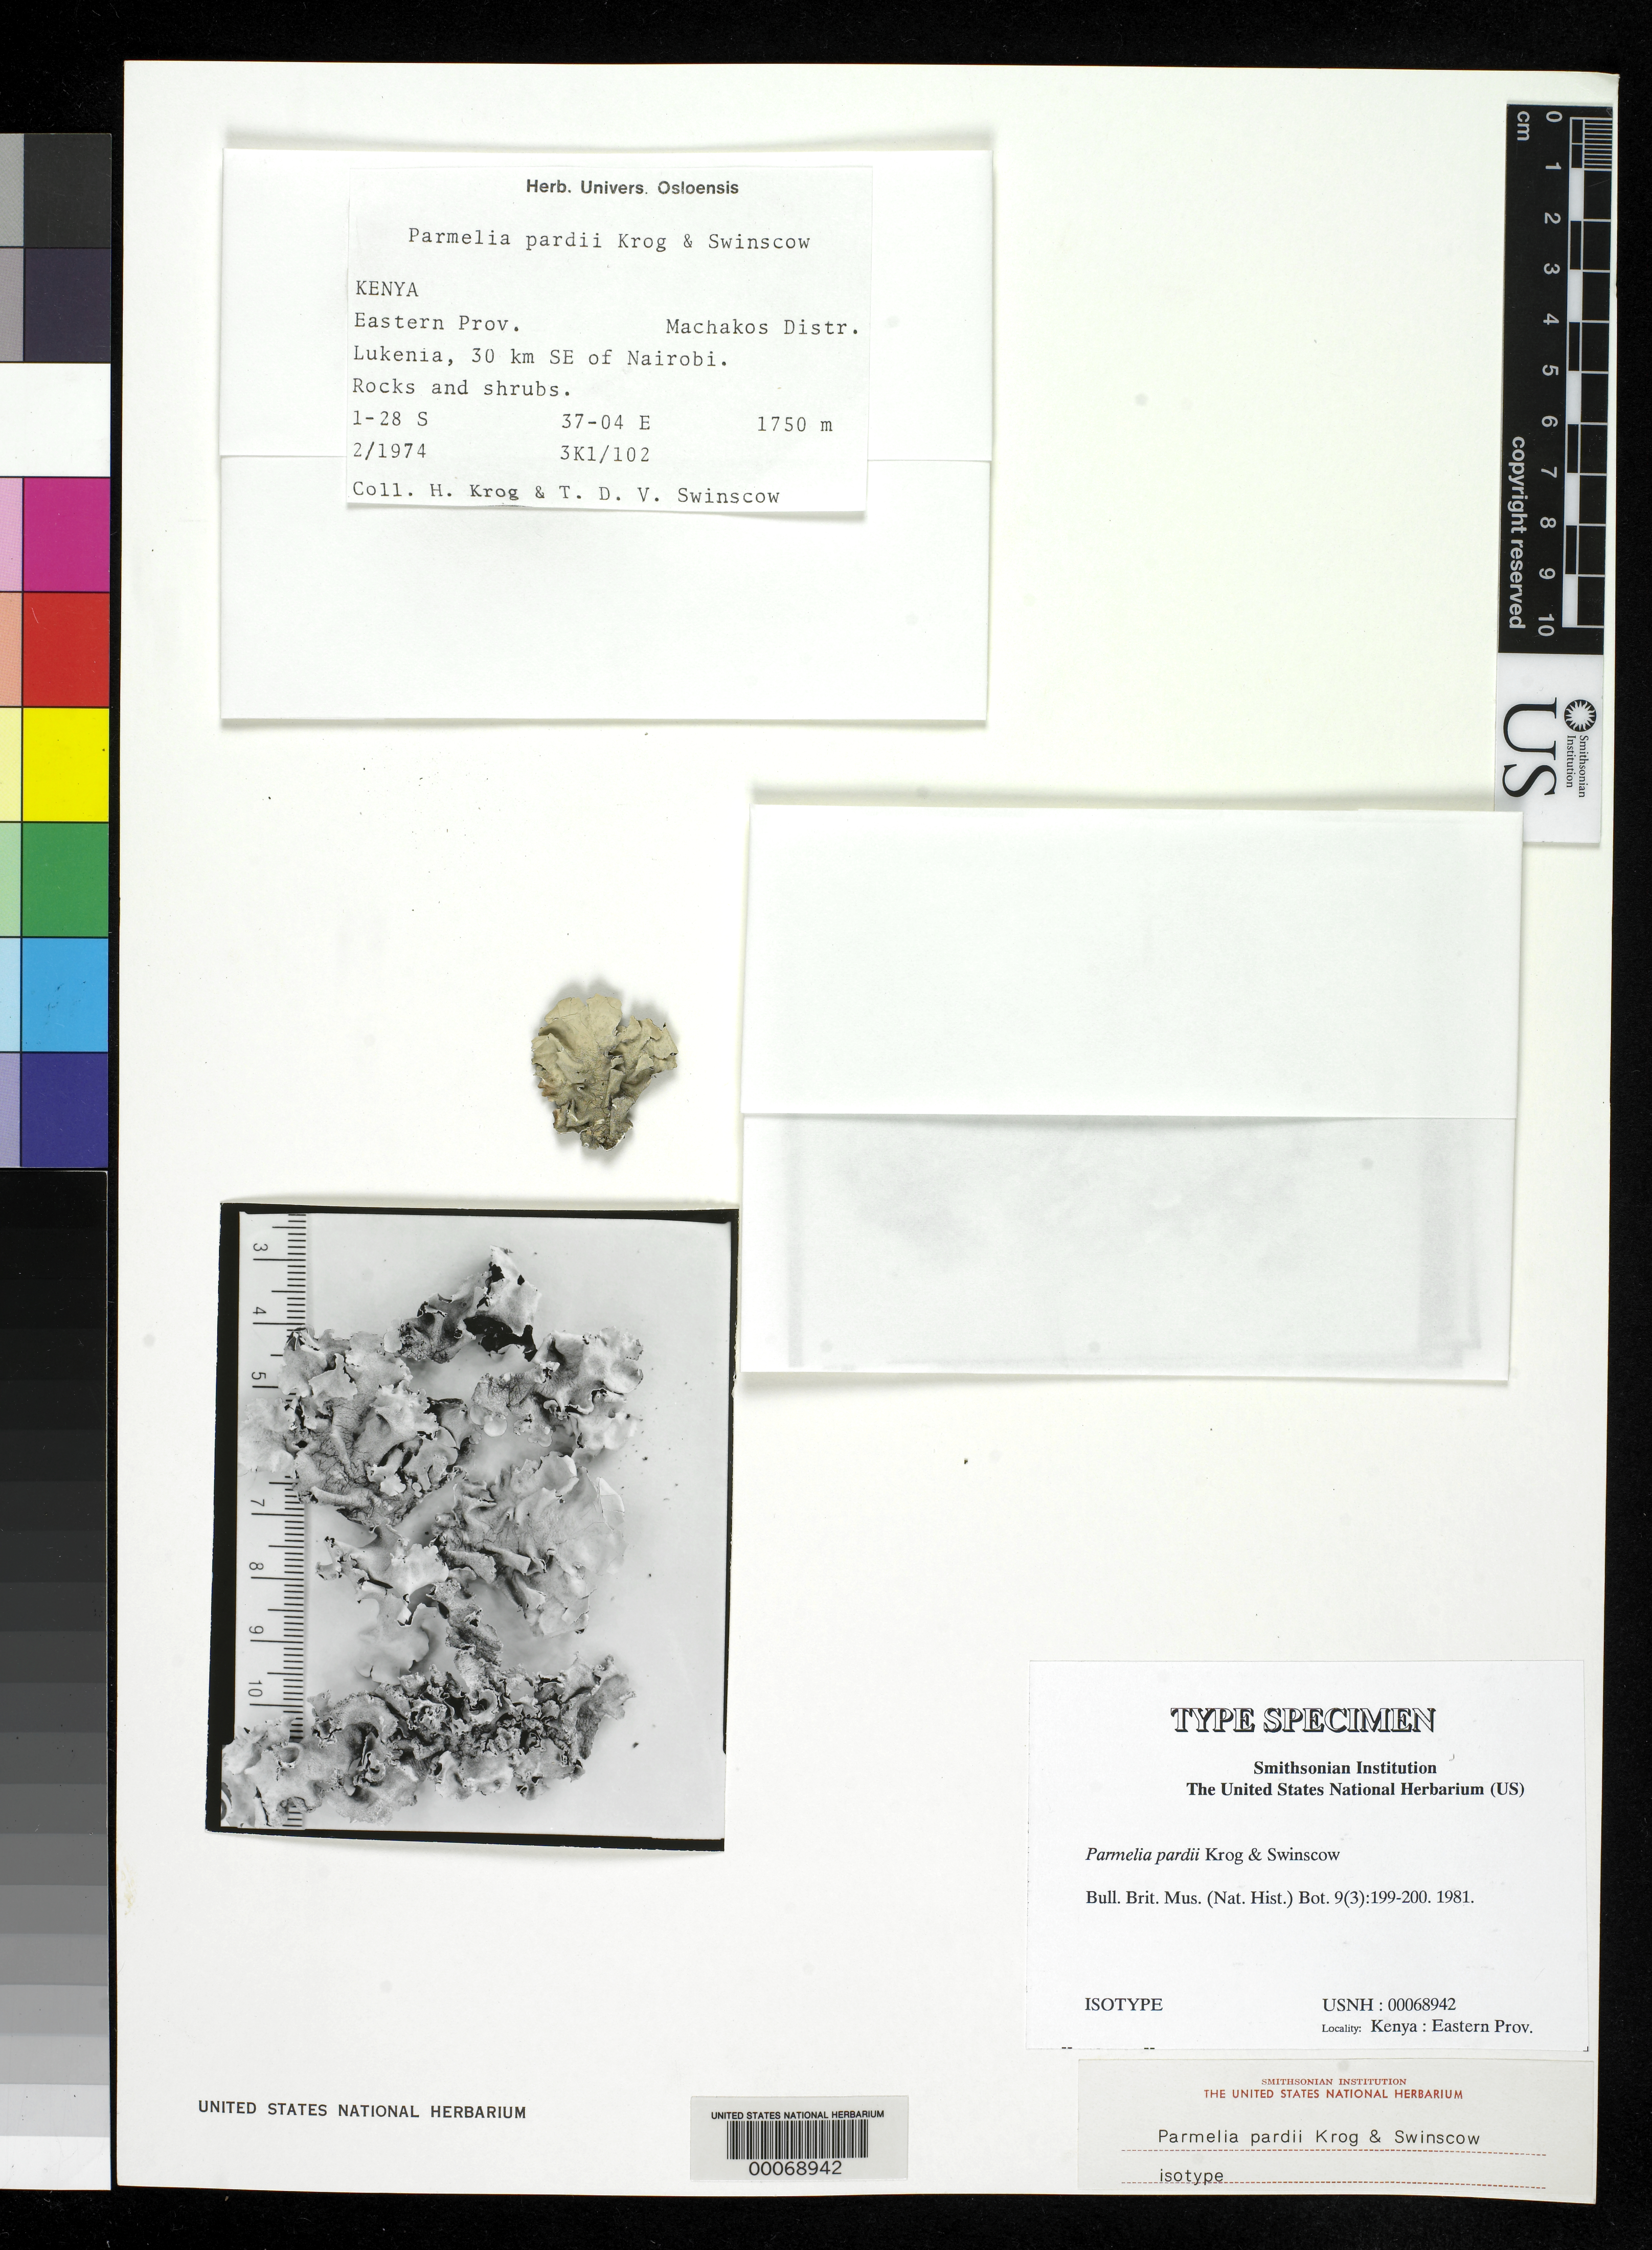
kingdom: Fungi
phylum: Ascomycota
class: Lecanoromycetes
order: Lecanorales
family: Parmeliaceae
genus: Parmelia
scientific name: Parmelia pardii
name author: Krog & Swinscow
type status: Isotype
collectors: H. Krog & T. D. V. Swinscow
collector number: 3k1/102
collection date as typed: Feb 1974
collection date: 1974-02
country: Kenya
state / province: Machakos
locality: Lukenia, 30 mi SE of Nairobi.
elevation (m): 1750